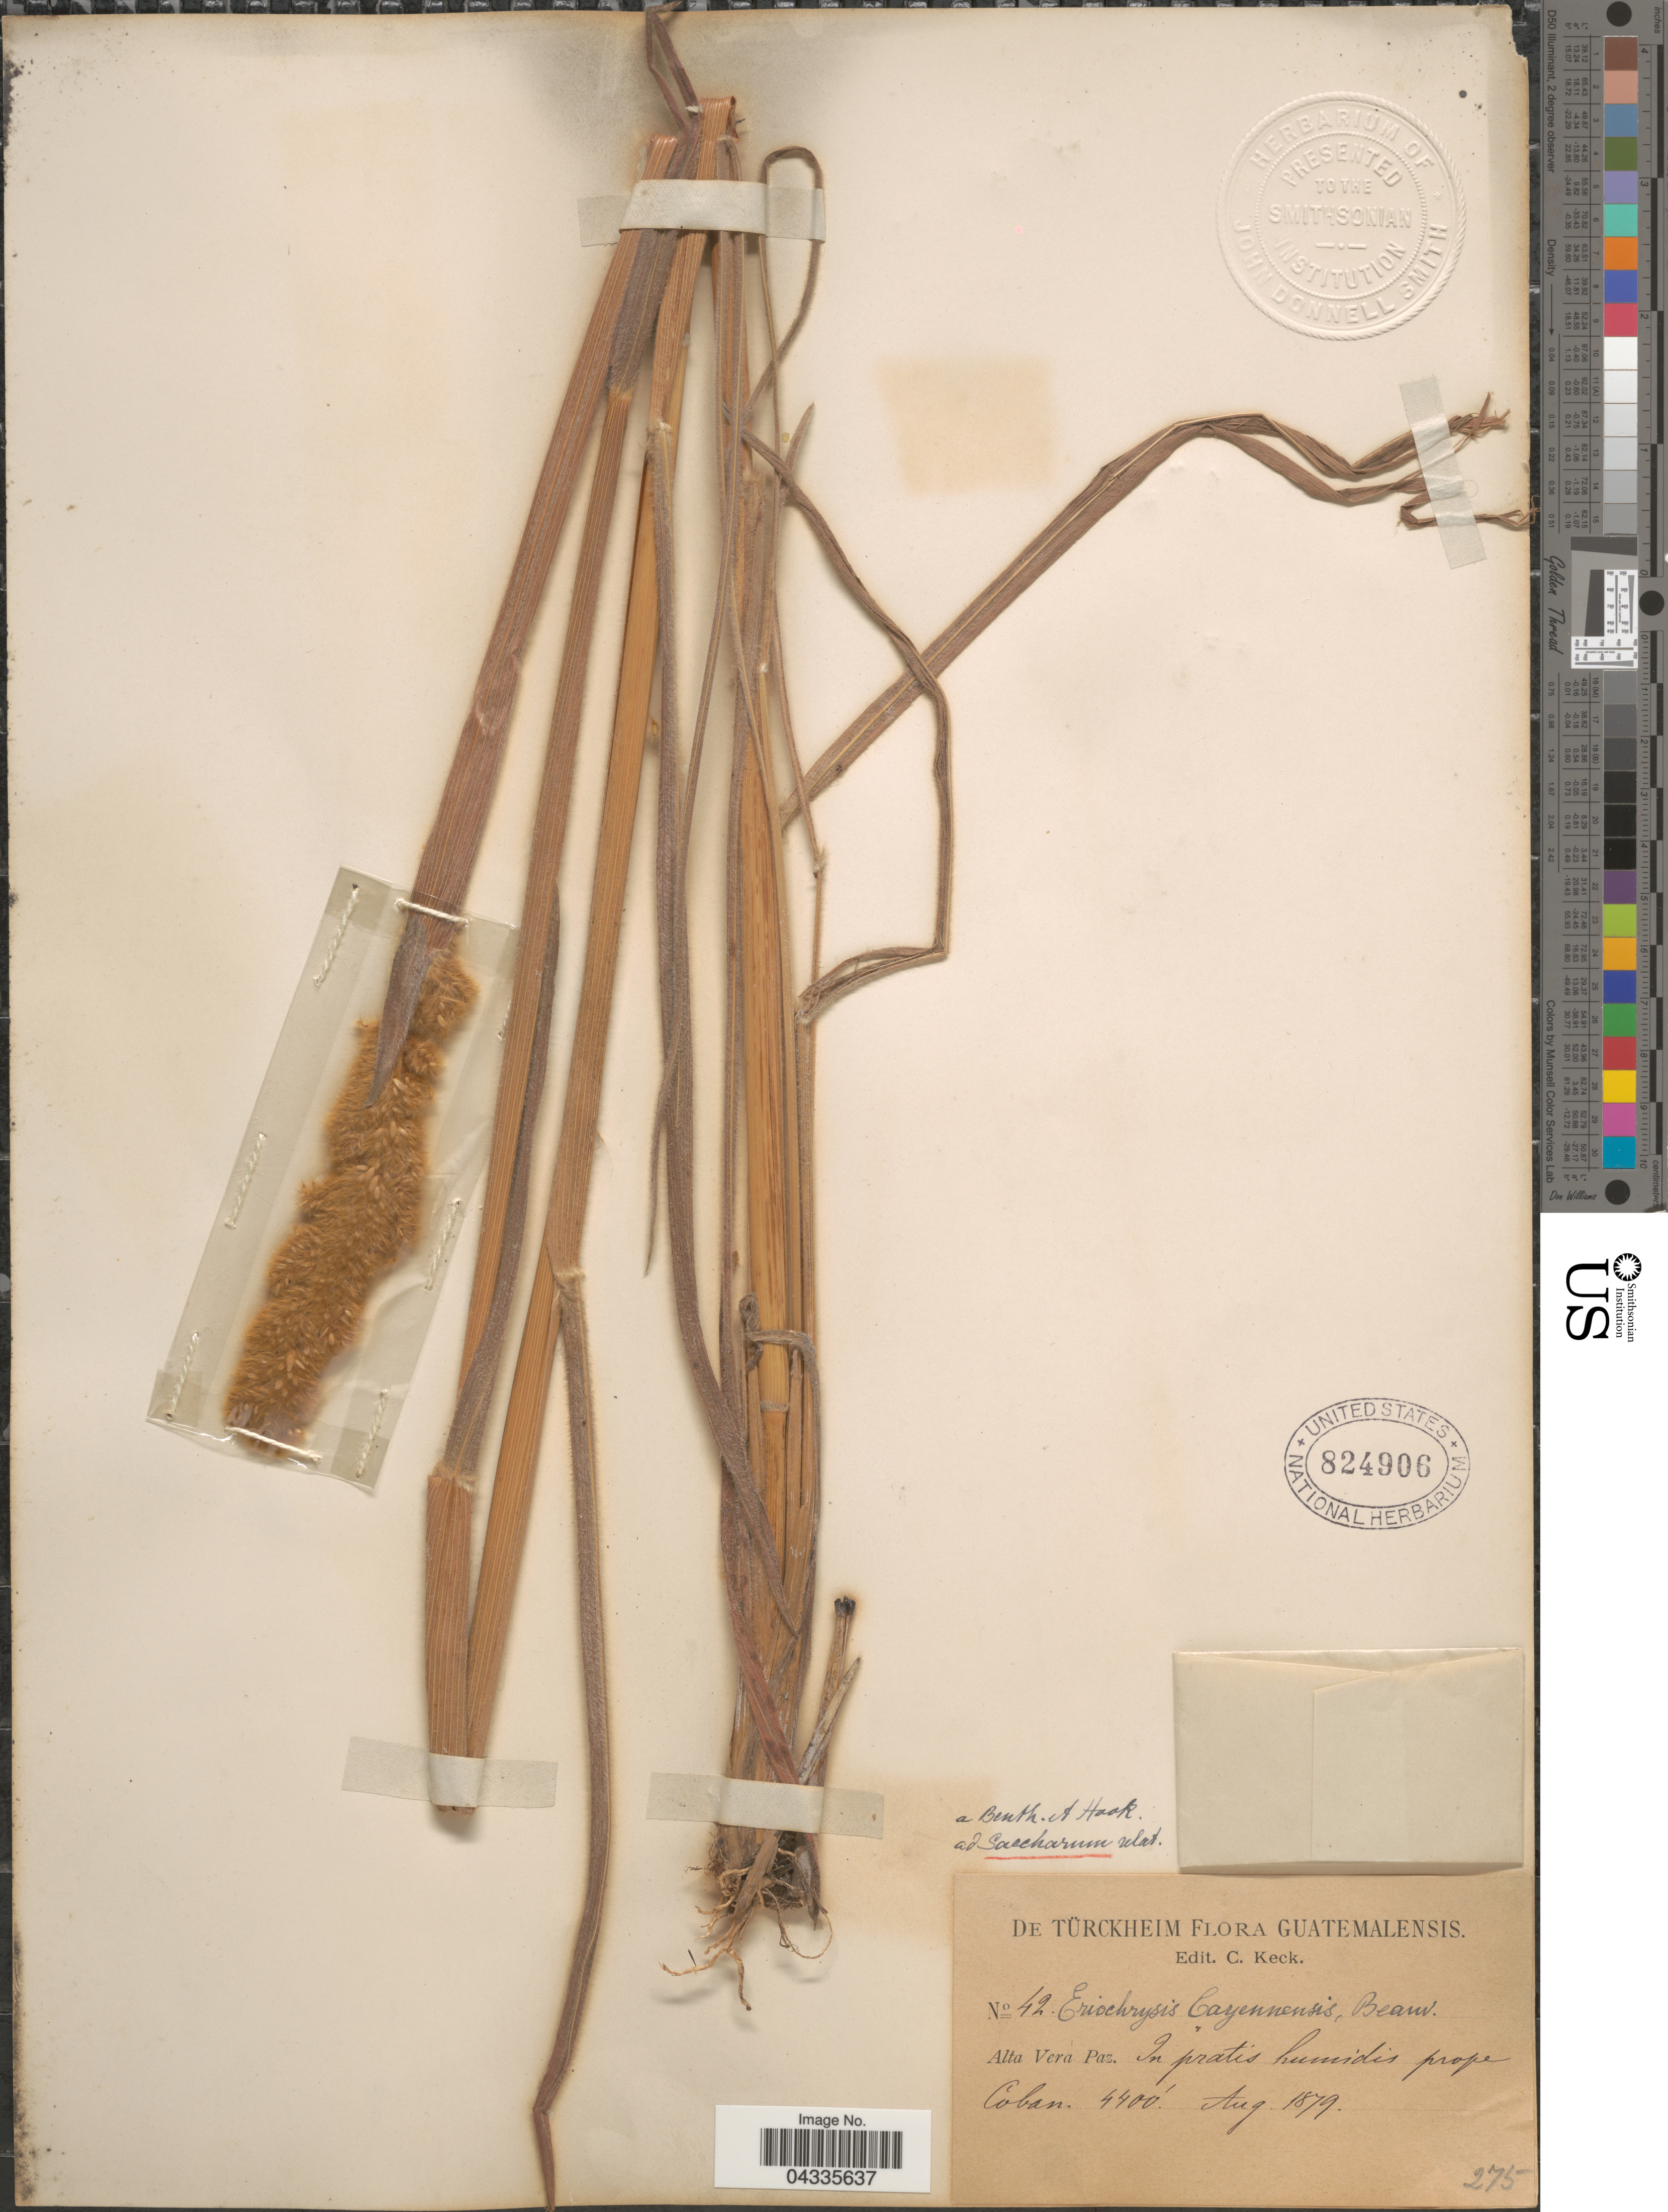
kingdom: Plantae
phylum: Tracheophyta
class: Liliopsida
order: Poales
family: Poaceae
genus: Eriochrysis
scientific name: Eriochrysis cayennensis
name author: P. Beauv.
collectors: -. De Türckheim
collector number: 42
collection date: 1879-08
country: Guatemala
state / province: Alta Verapaz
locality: Alta Vera Paz. In pratis humidis prope Cóban.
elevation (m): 1341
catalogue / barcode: US 824906